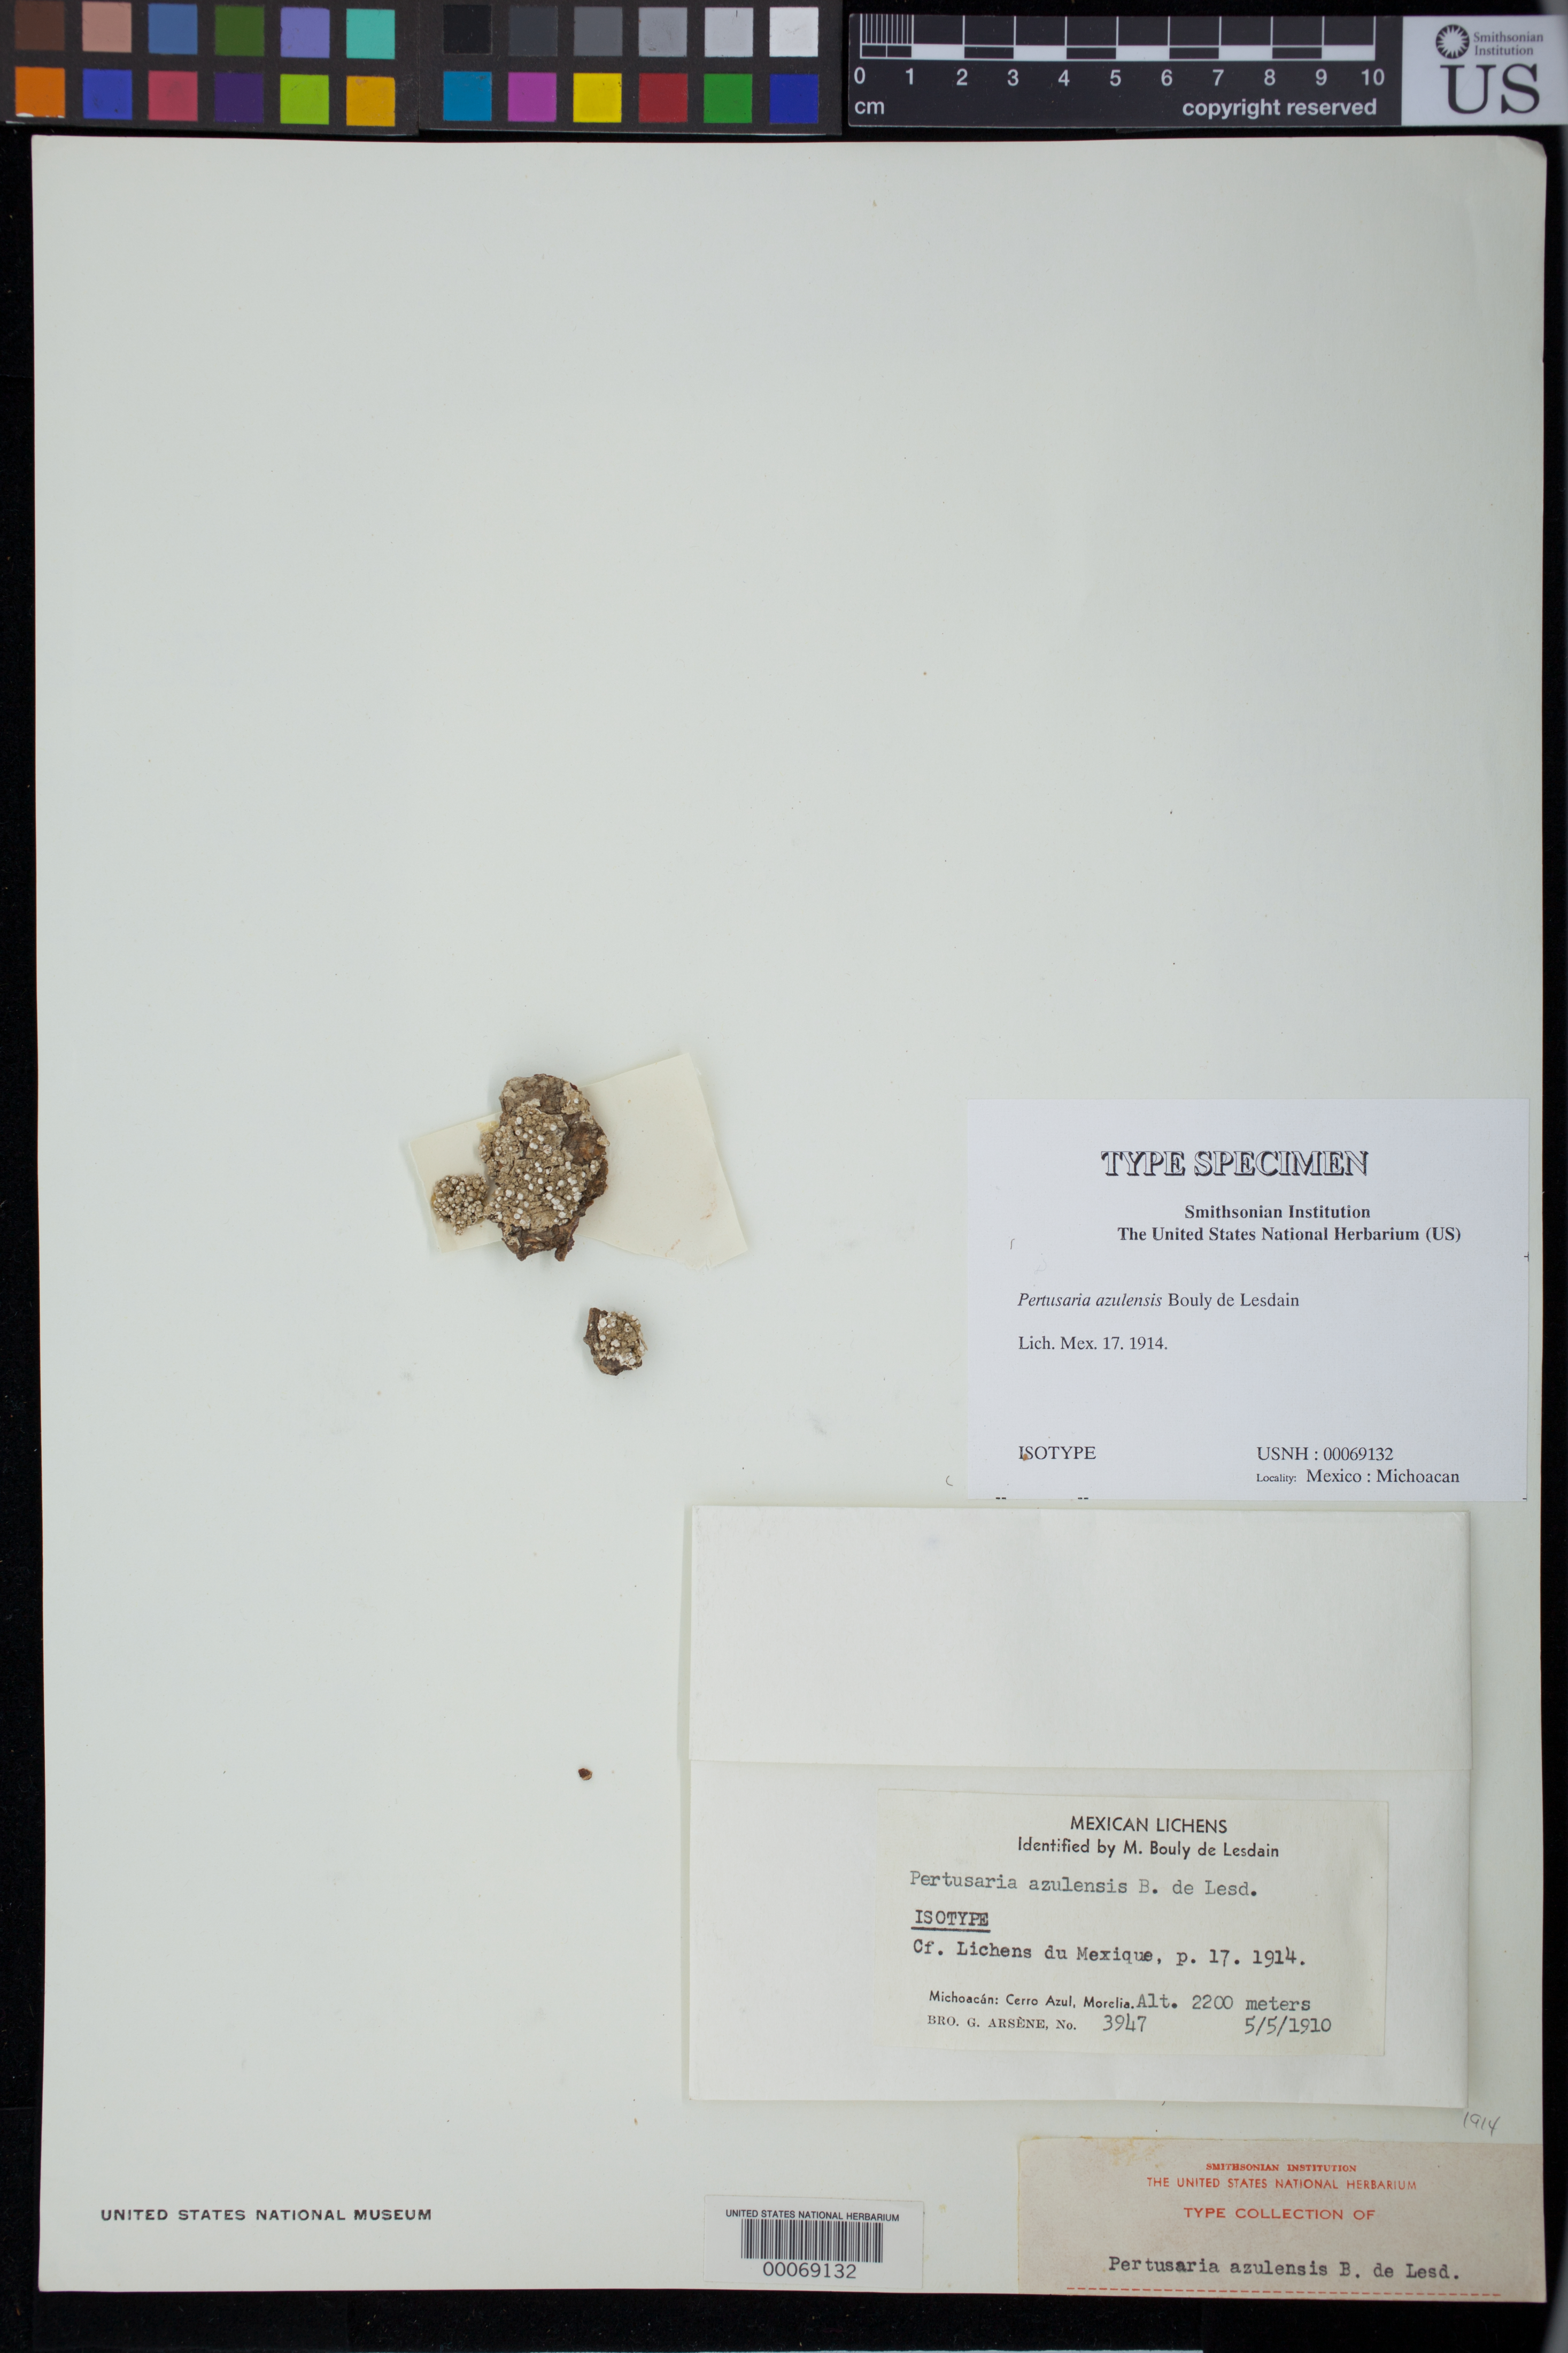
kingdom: Fungi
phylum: Ascomycota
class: Lecanoromycetes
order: Pertusariales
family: Pertusariaceae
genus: Pertusaria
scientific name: Pertusaria azulensis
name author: B. de Lesd.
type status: Isotype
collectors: Bro. G. Arsène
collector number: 3947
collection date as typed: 05 May 1910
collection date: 1910-05-05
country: Mexico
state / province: Michoacán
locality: Cerro Azul; Morelia.